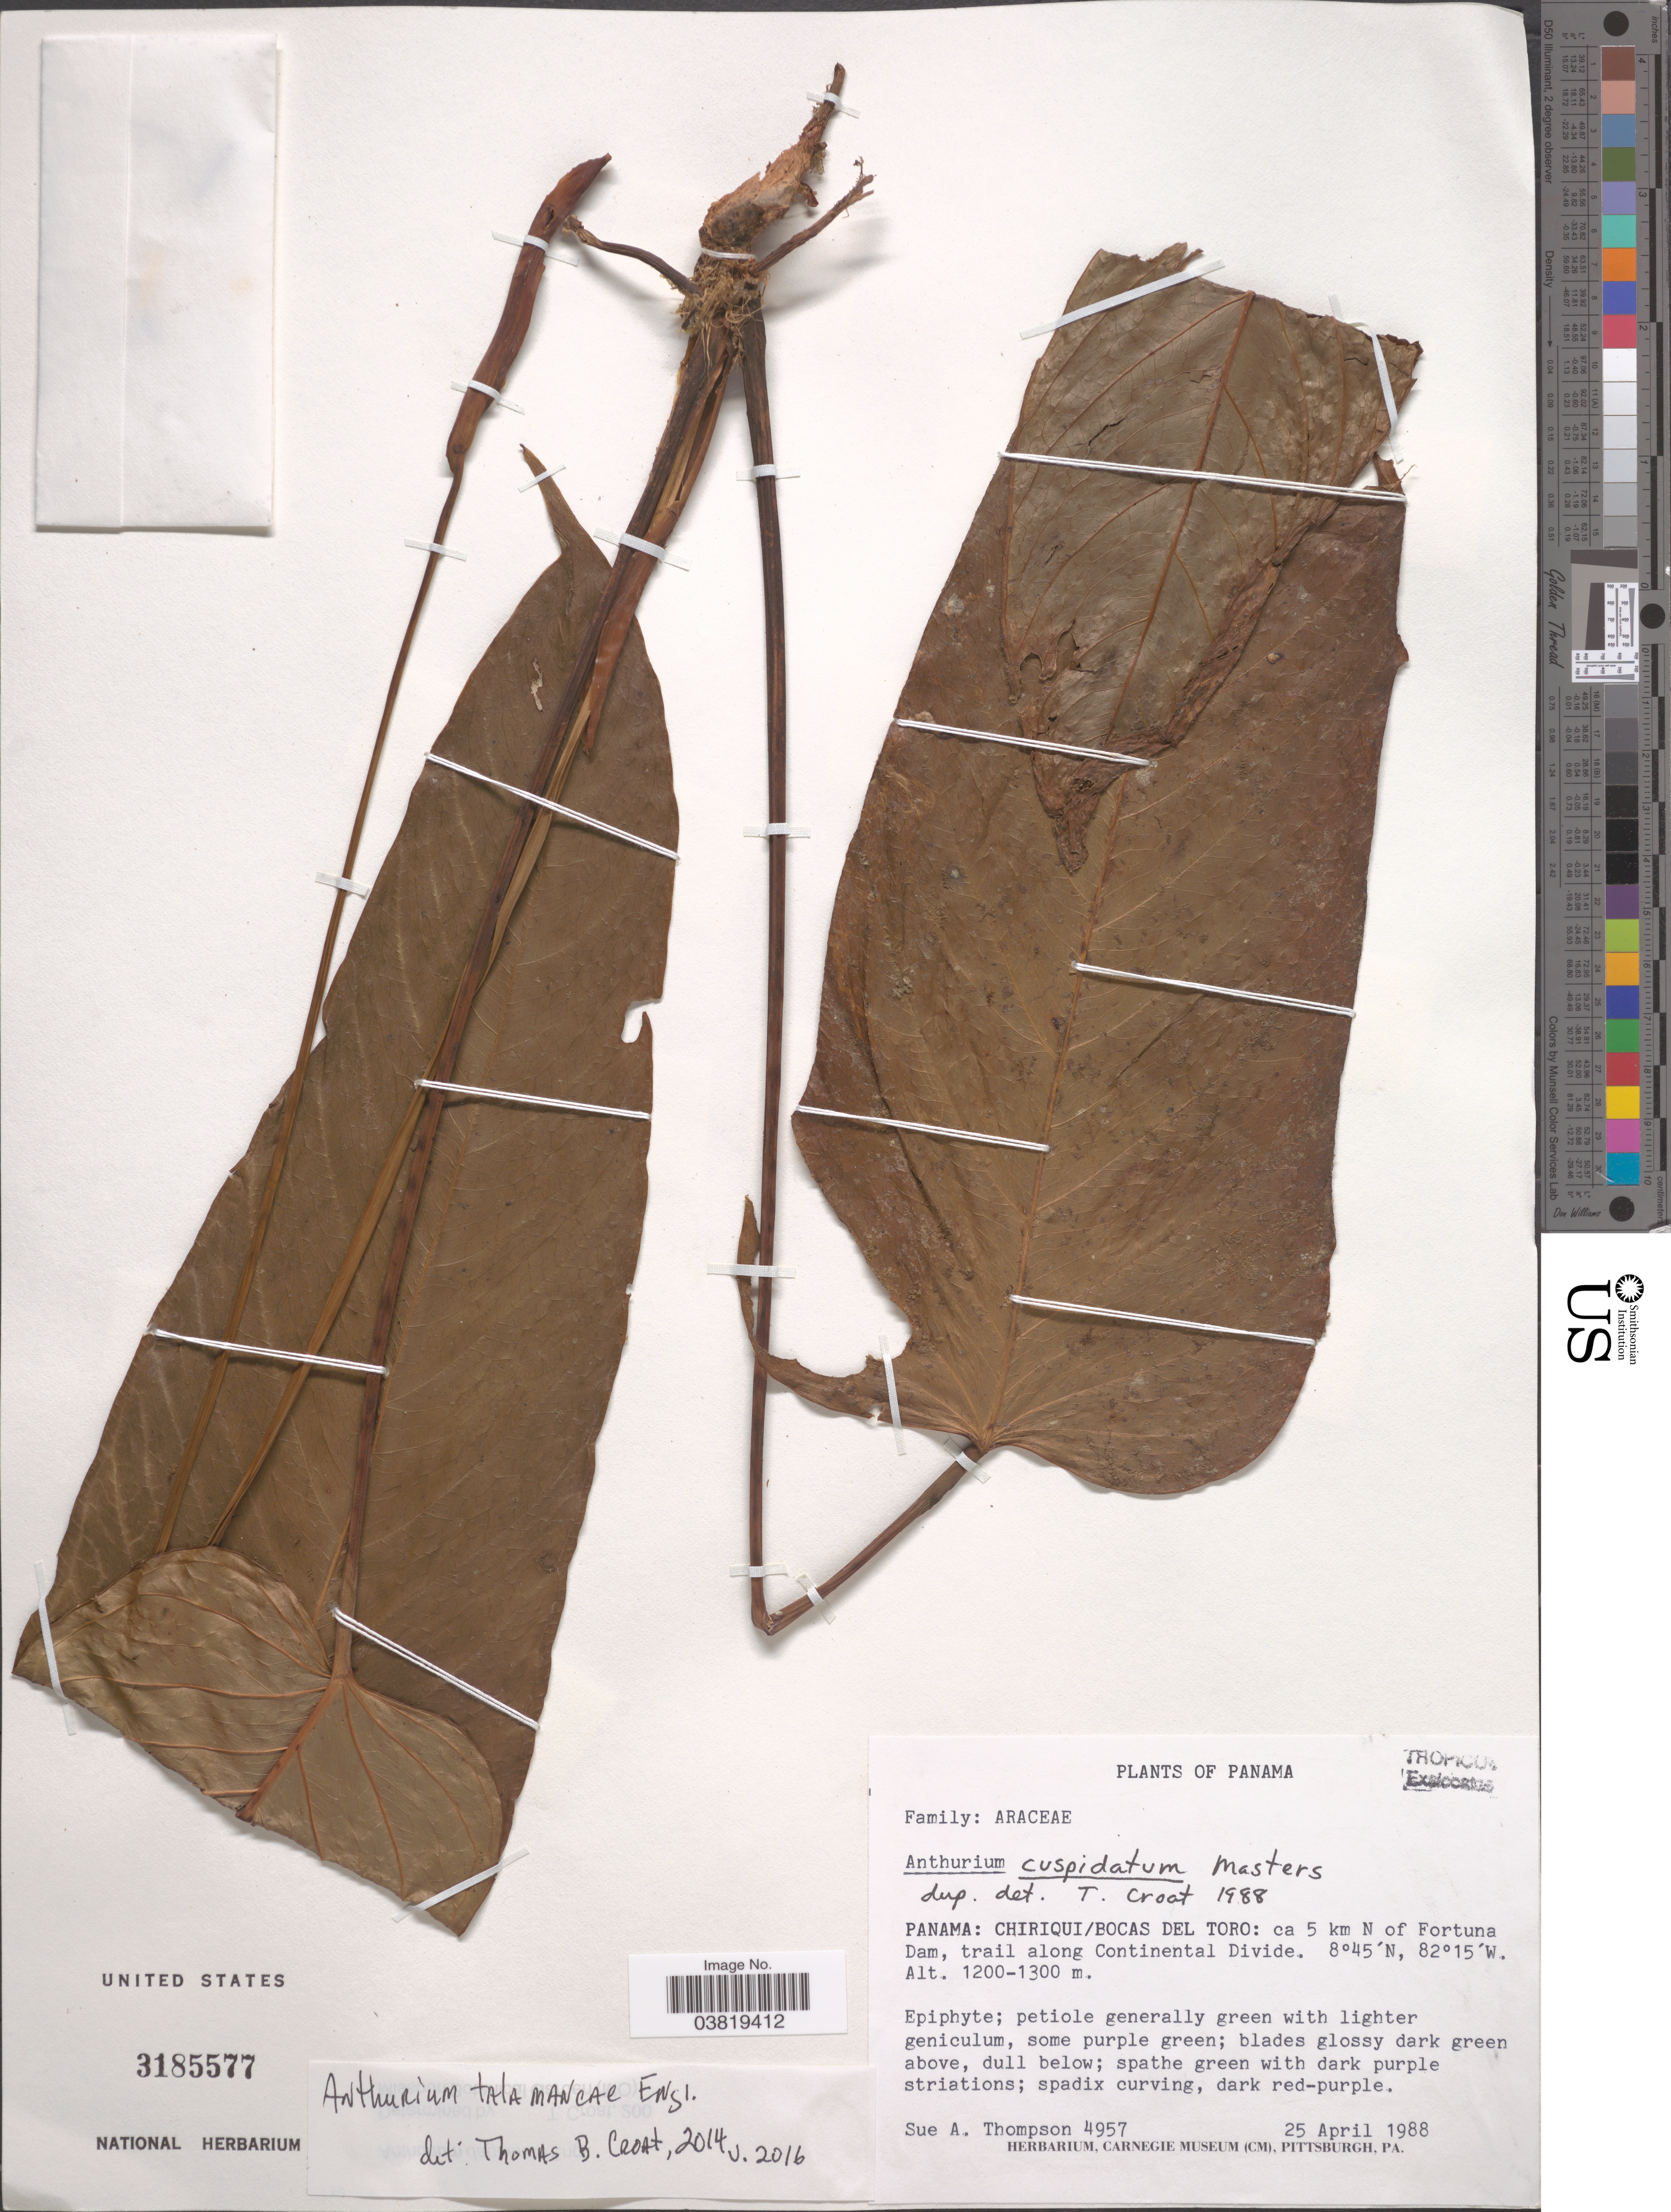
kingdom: Plantae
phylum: Tracheophyta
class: Liliopsida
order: Alismatales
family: Araceae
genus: Anthurium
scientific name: Anthurium talamancae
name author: Engl.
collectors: S. A. Thompson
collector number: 4957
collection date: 1988-04-25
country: Panama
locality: Chiriqui/Bocas Del Toro: ca 5 km N of Fortuna Dam, trail along Continental Divide.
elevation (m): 1200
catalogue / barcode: US 3185577